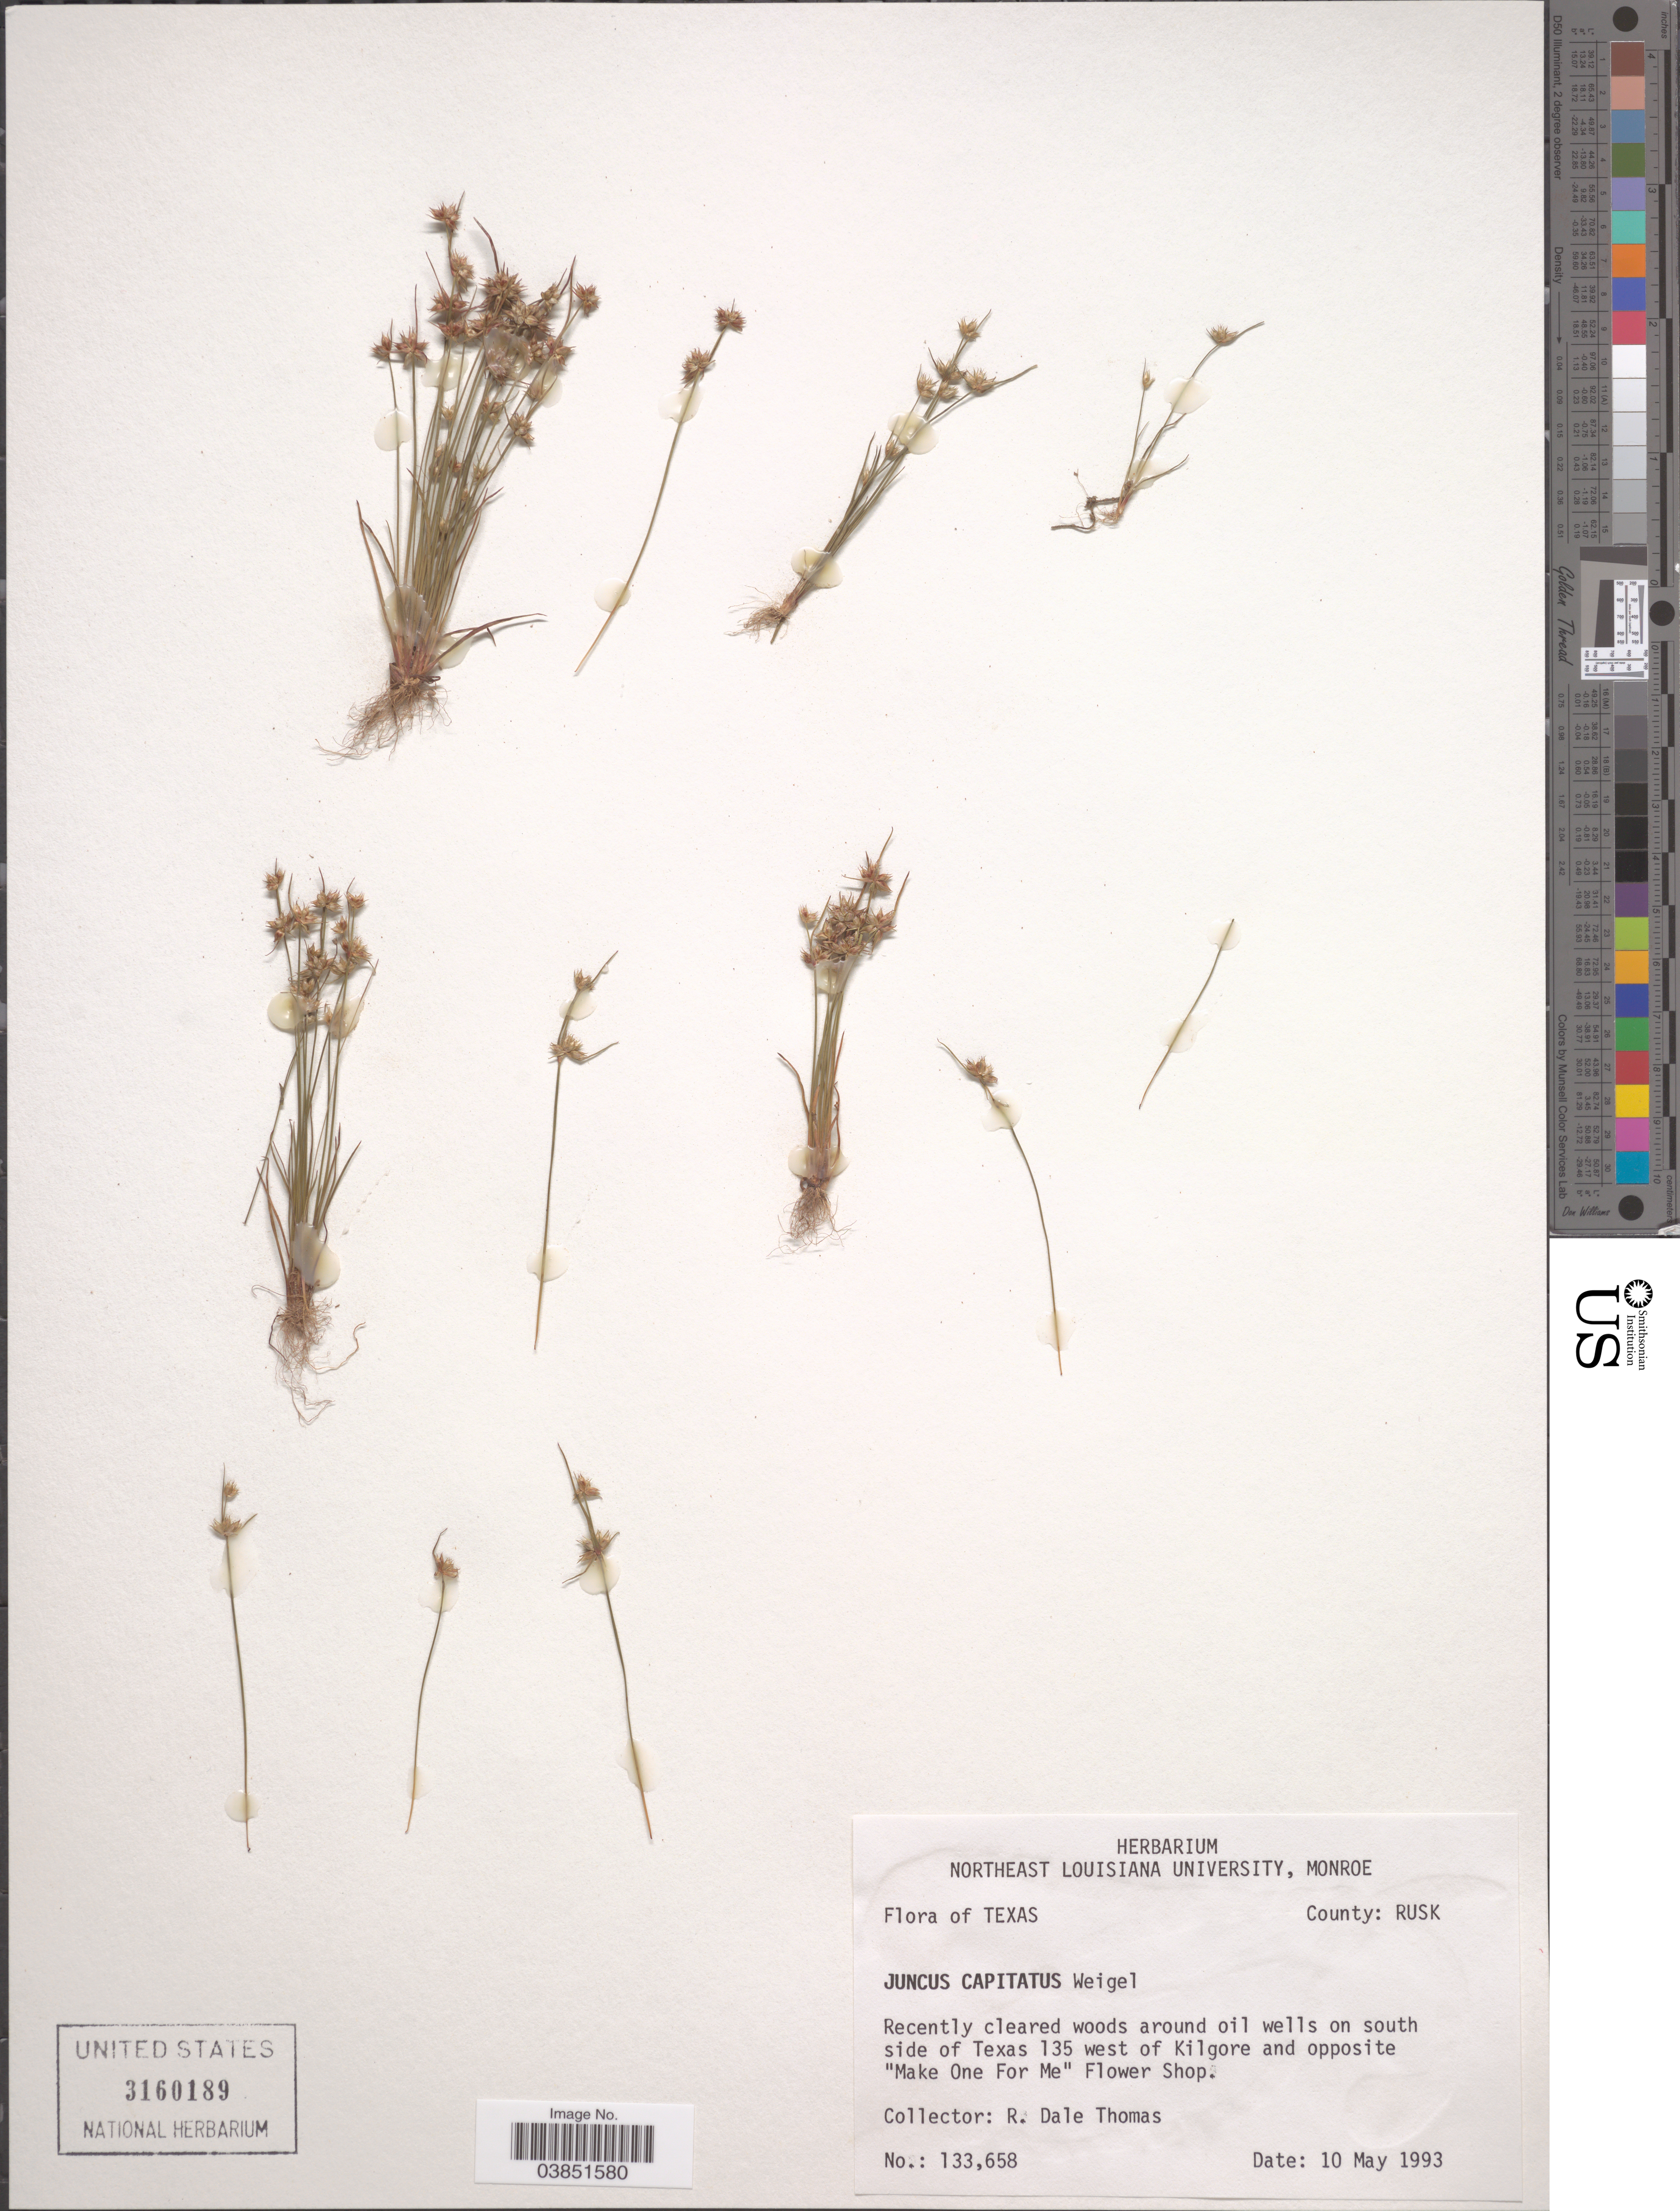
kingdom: Plantae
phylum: Tracheophyta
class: Liliopsida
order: Poales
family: Juncaceae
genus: Juncus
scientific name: Juncus capitatus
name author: Weigel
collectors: R. Thomas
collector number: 133658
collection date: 1993-05-10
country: United States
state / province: Texas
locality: County: Rusk. On south side of Texas 135 west of Kilgore and opposite "Make One For Me" Flower Shop.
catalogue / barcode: US 3160189